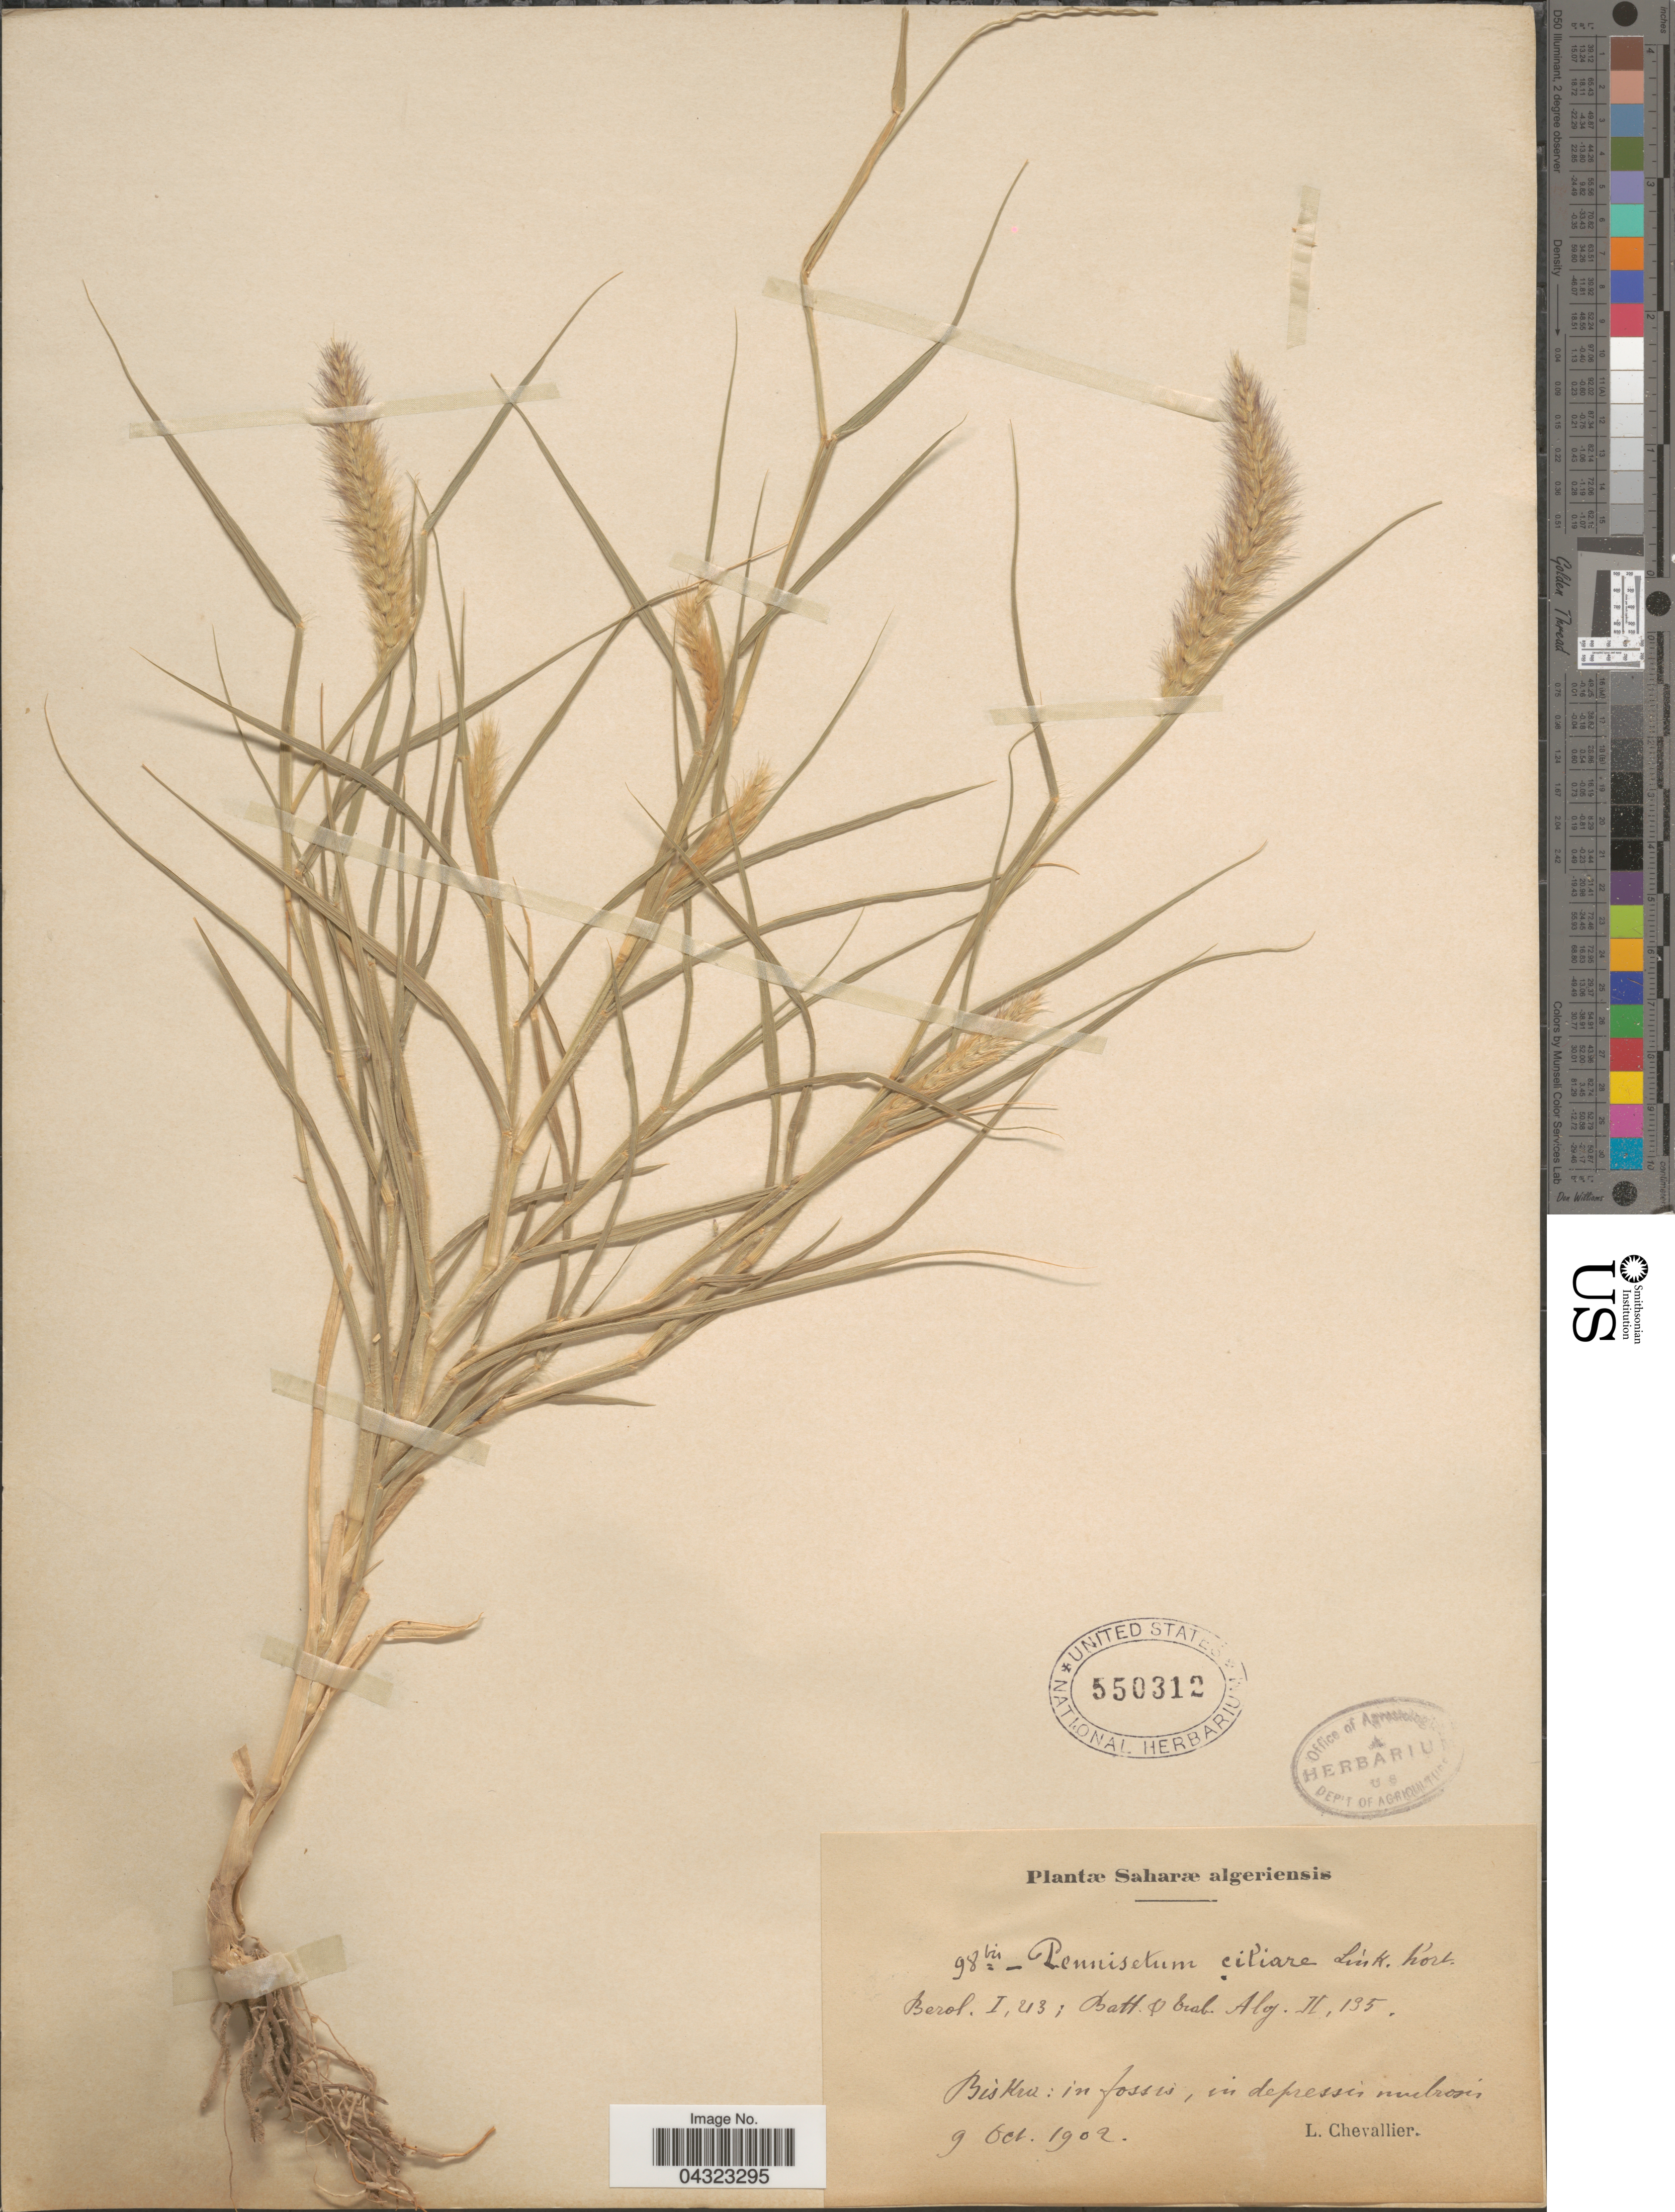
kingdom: Plantae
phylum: Tracheophyta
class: Liliopsida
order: Poales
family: Poaceae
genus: Cenchrus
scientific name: Cenchrus ciliaris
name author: L.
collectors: L. Chevallier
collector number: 98bis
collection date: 1902-10-09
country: Algeria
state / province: Biskra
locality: Saharæ algeriensis. In fossis, in depressis umbrosis.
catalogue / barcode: US 550312